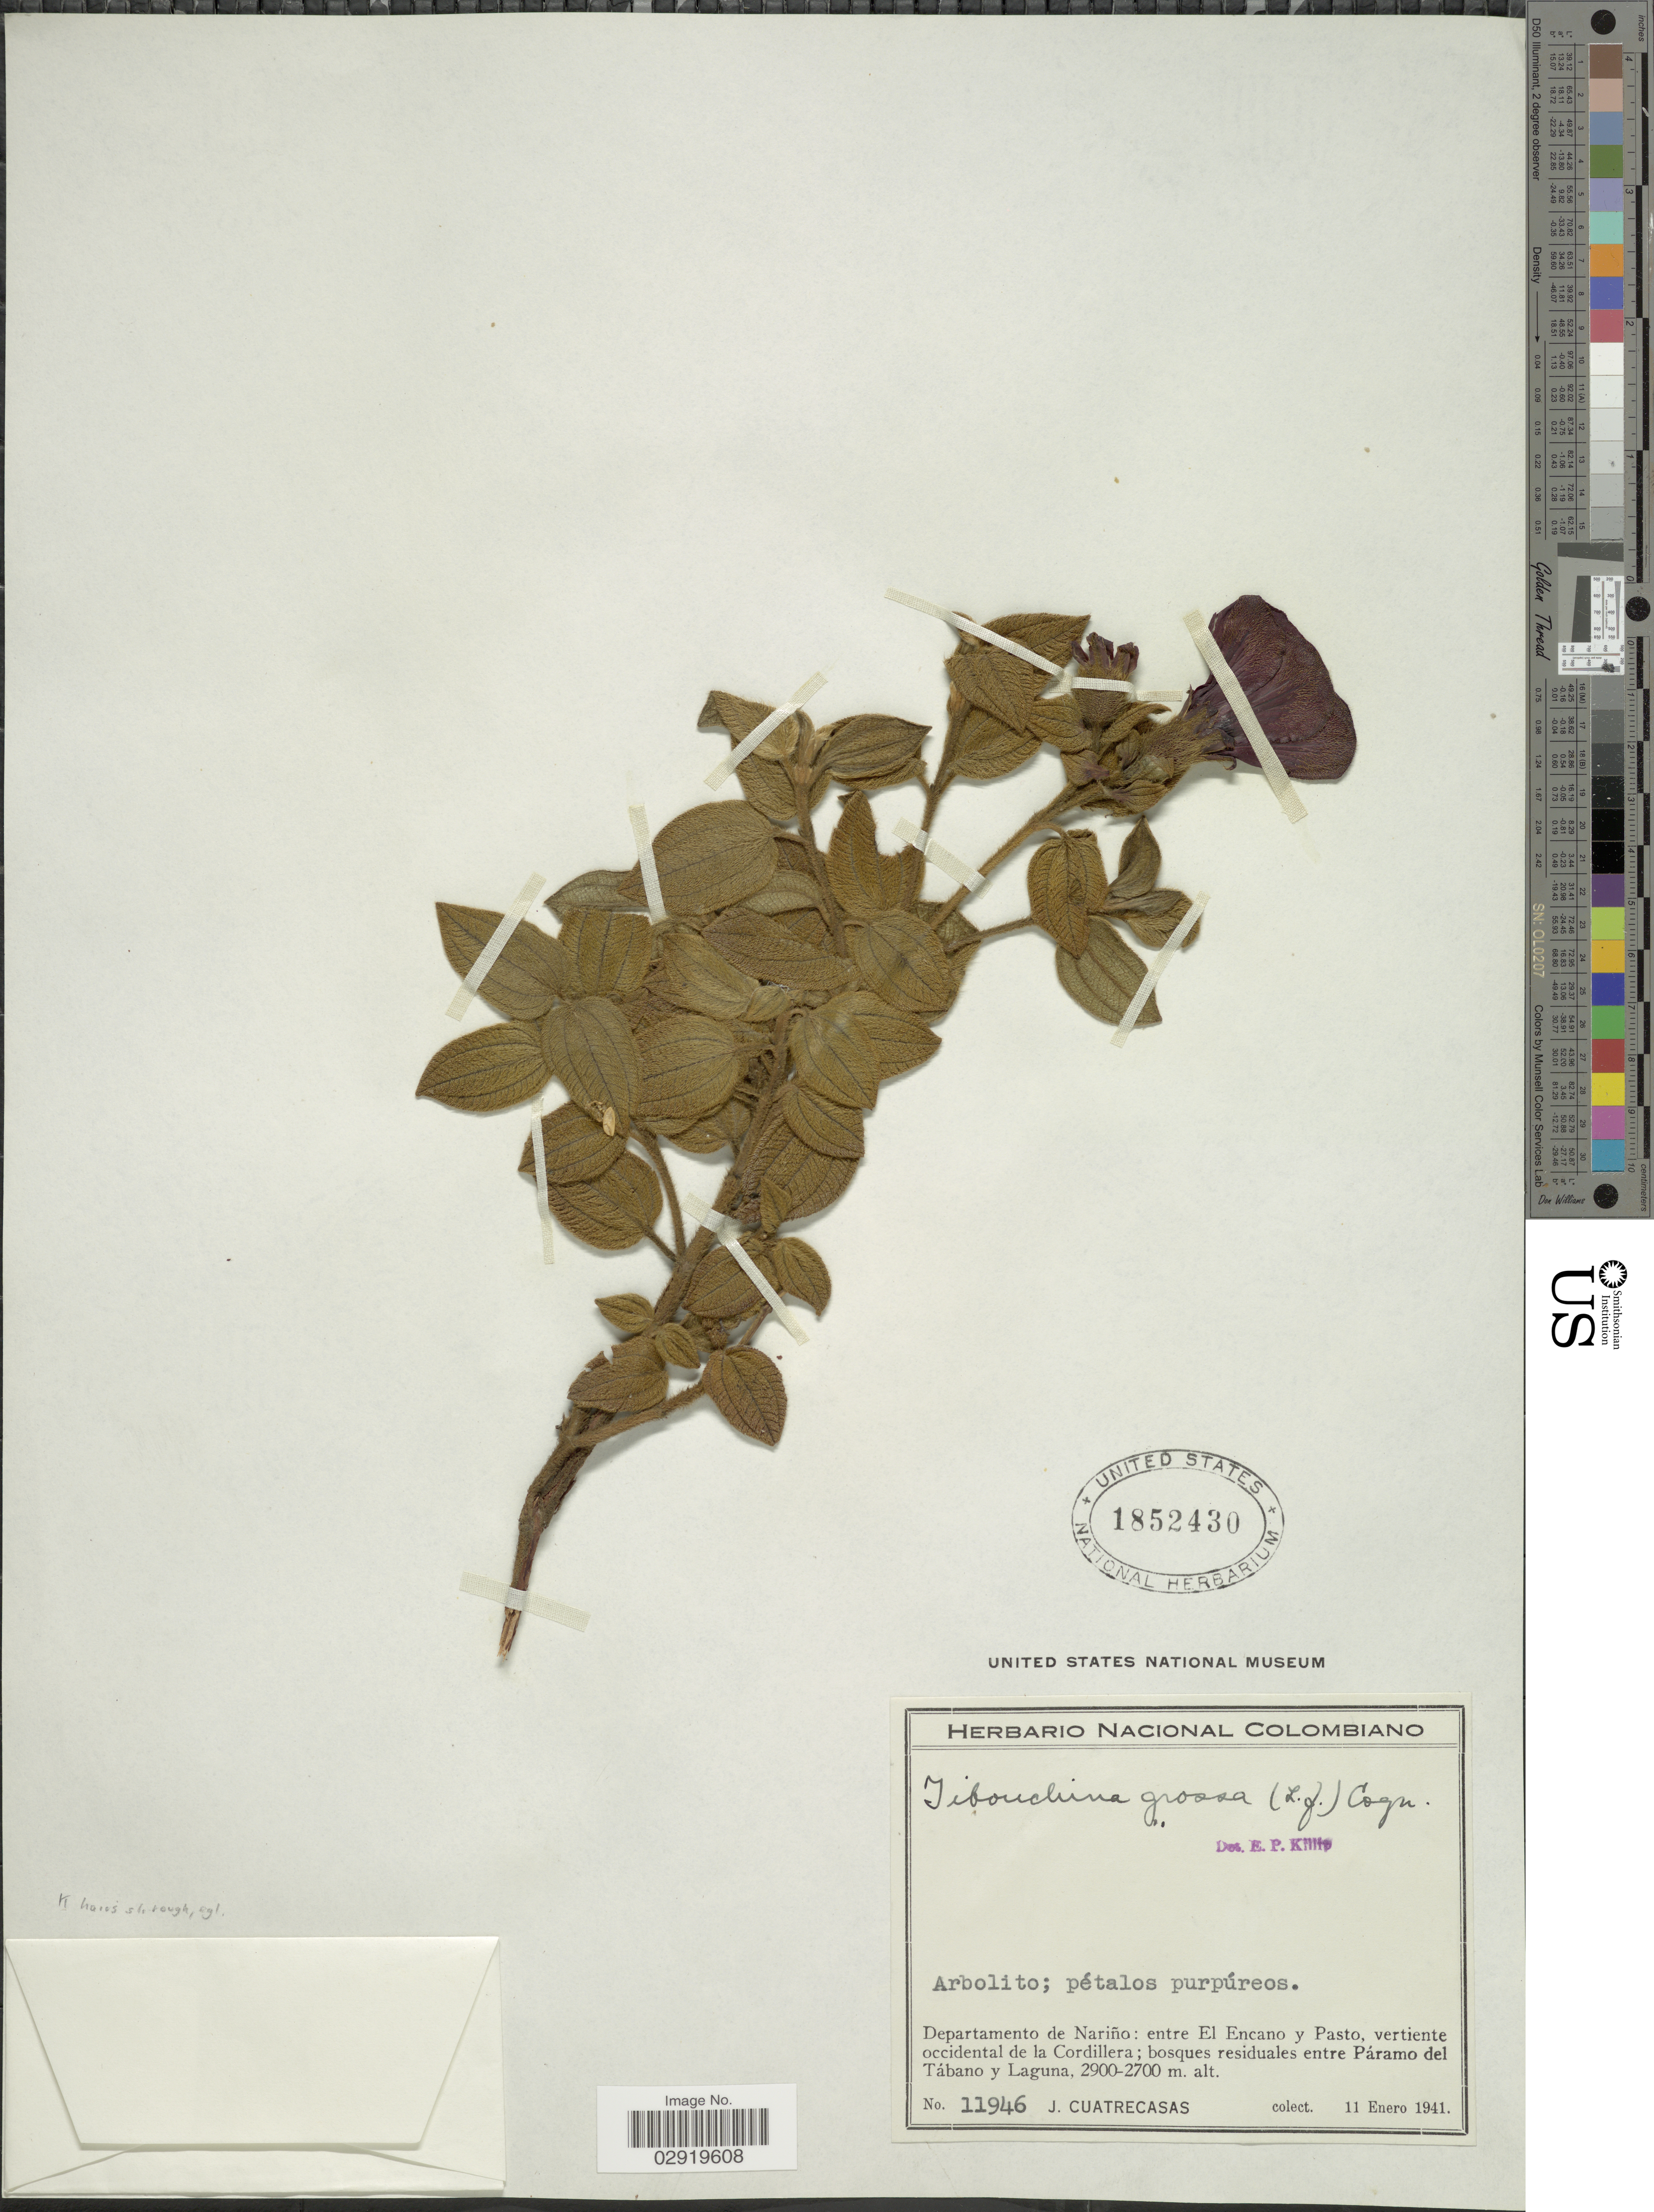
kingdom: Plantae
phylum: Tracheophyta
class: Magnoliopsida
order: Myrtales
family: Melastomataceae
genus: Chaetogastra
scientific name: Chaetogastra grossa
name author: (L. f.) P.J.F. Guim. & Michelang.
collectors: J. Cuatrecasas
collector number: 11946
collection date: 1941-01-11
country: Colombia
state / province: Nariño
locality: Departamento de Nariño: entre El Encano y Pasto, vertiente occidental de la Cordillera; bosques residuales entre Páramo del Tábano y Laguna.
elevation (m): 2700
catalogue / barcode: US 1852430